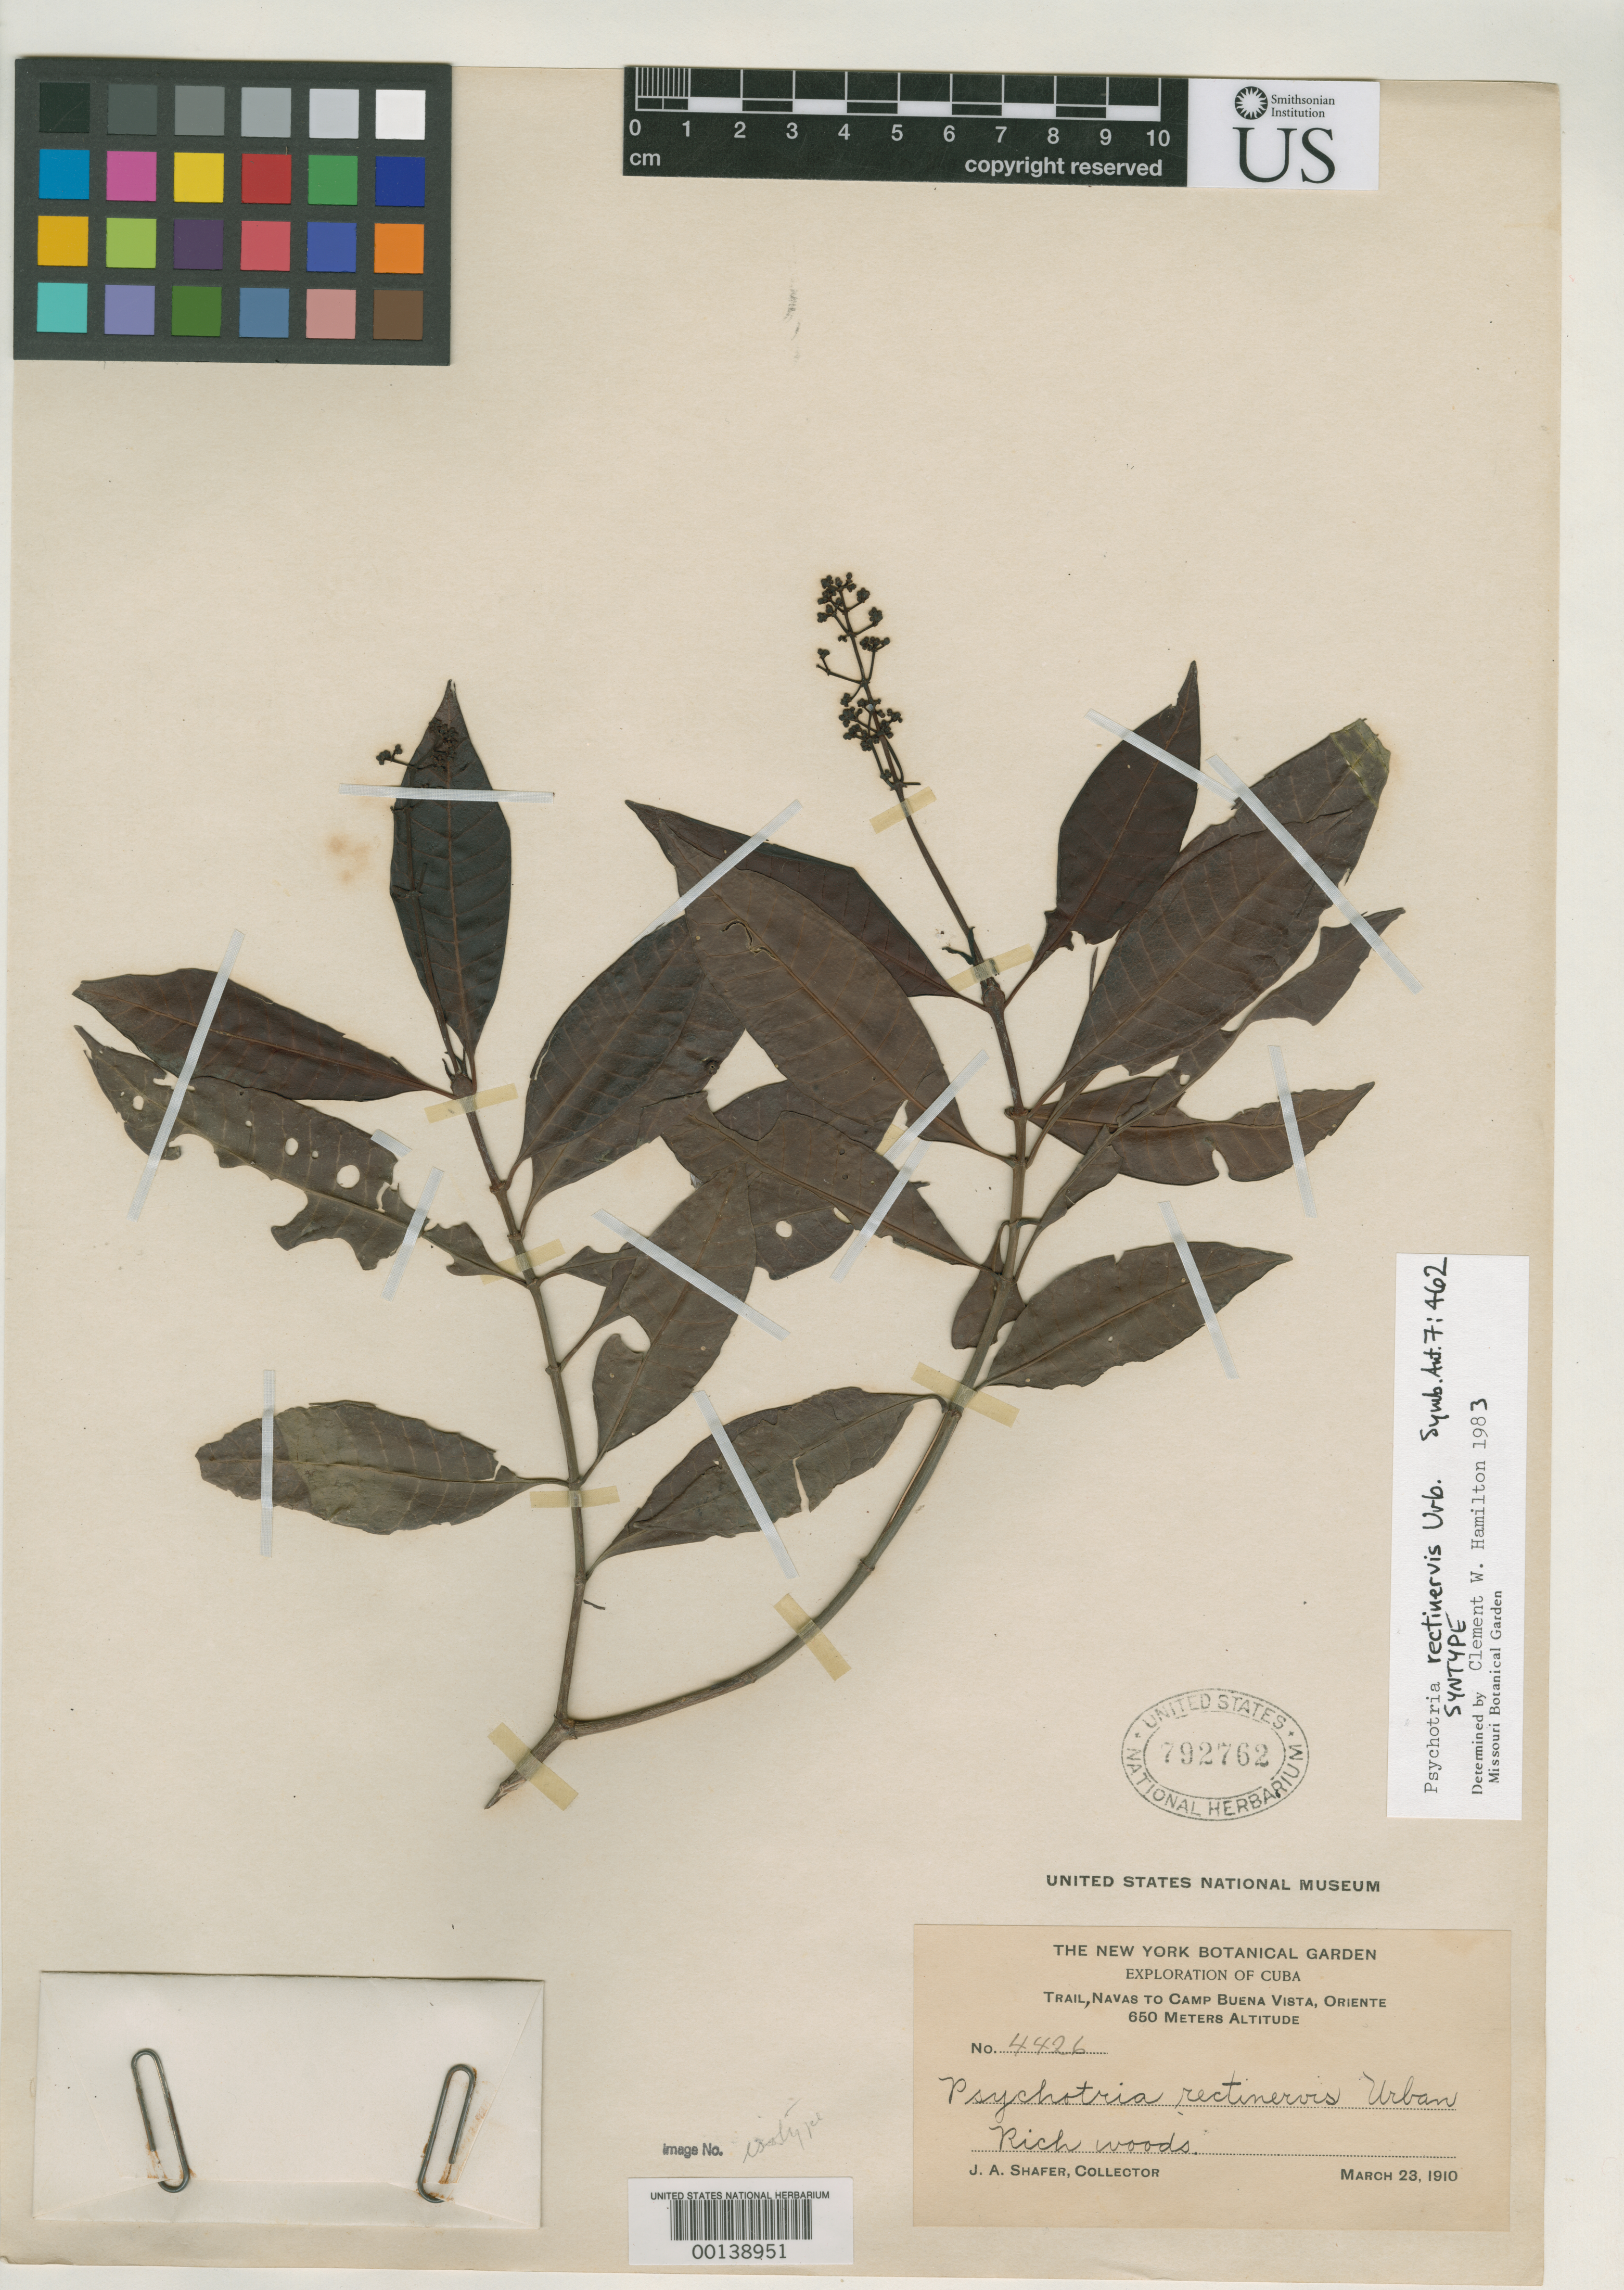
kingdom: Plantae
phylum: Tracheophyta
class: Magnoliopsida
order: Gentianales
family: Rubiaceae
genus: Psychotria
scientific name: Psychotria rectinervis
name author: Urb.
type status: Isotype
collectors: J. A. Shafer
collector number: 4426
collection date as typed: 23 Mar 1910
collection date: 1910-03-23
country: Cuba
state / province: Oriente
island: Greater Antilles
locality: Navas to Camp Buena Vista.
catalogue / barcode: US 792762